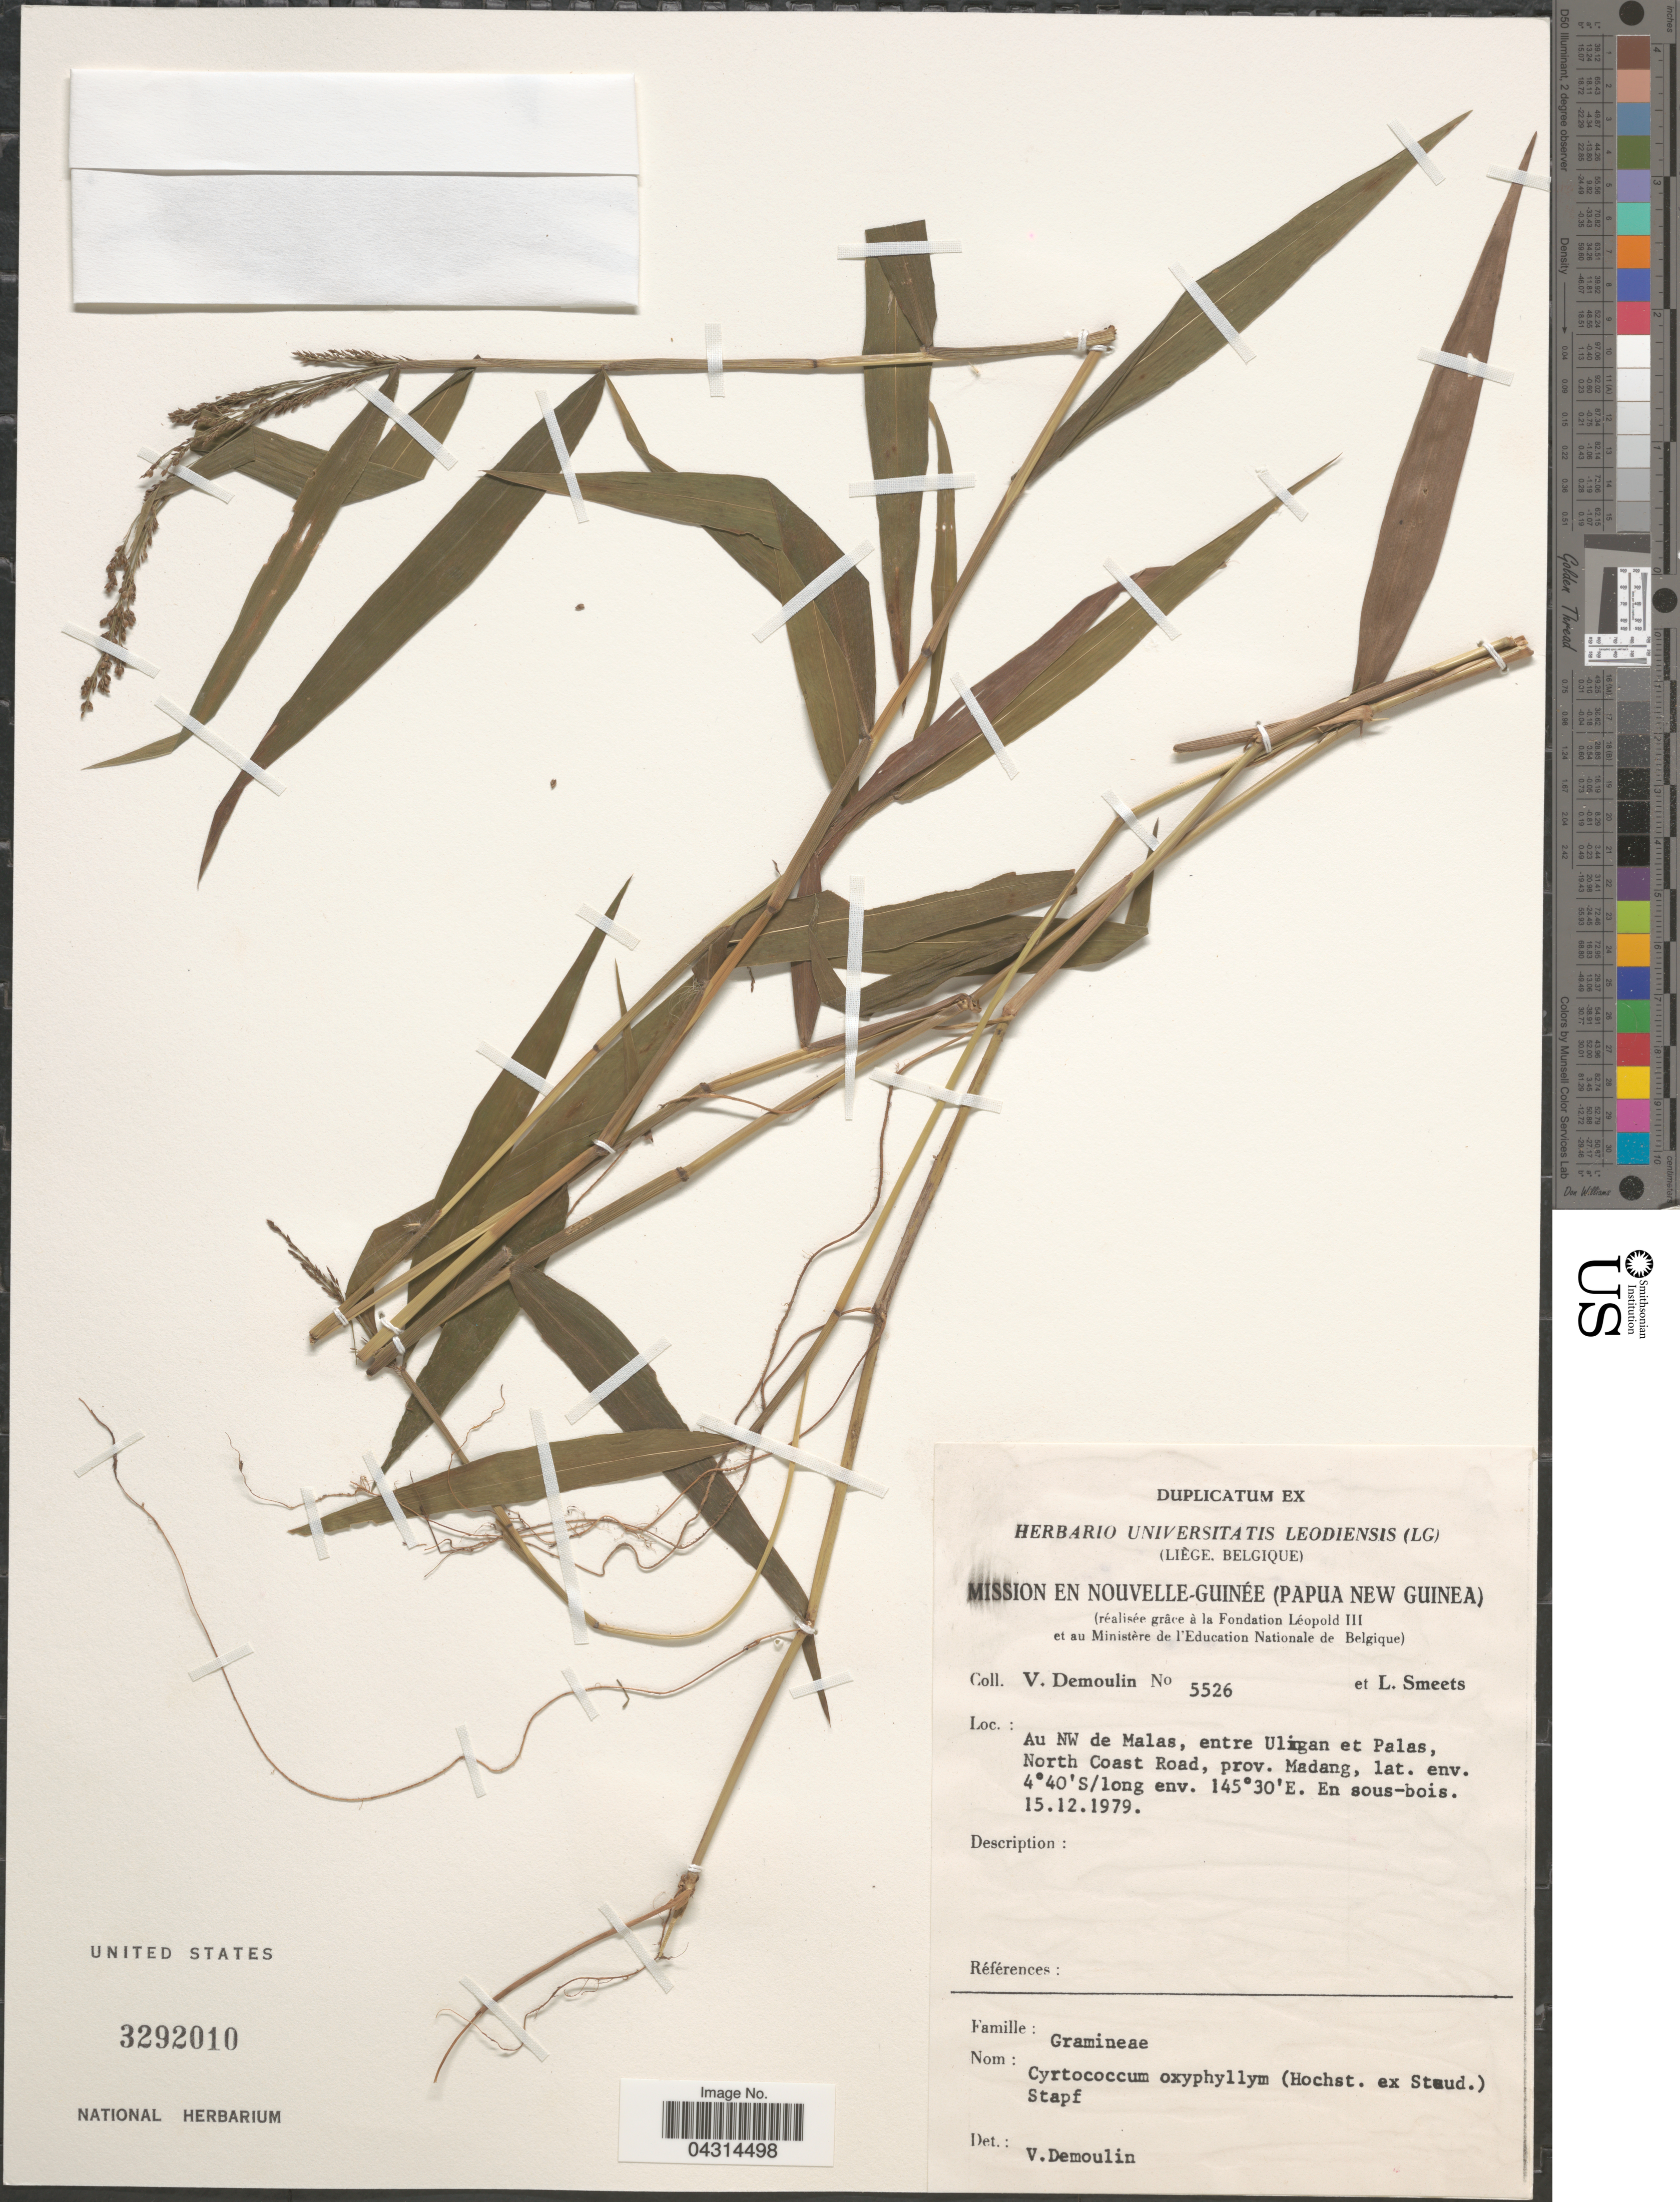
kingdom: Plantae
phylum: Tracheophyta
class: Liliopsida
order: Poales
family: Poaceae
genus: Cyrtococcum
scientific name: Cyrtococcum oxyphyllum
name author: (Steud.) Stapf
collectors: V. Demoulin & L. Smeets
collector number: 5526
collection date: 1979-12-15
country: Papua New Guinea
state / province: Madang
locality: Mission en Niuvellee-Guinée (Papua New Guinea). Au NW de Malas, entre Uligan et Palas, North Coast Road.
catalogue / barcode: US 3292010